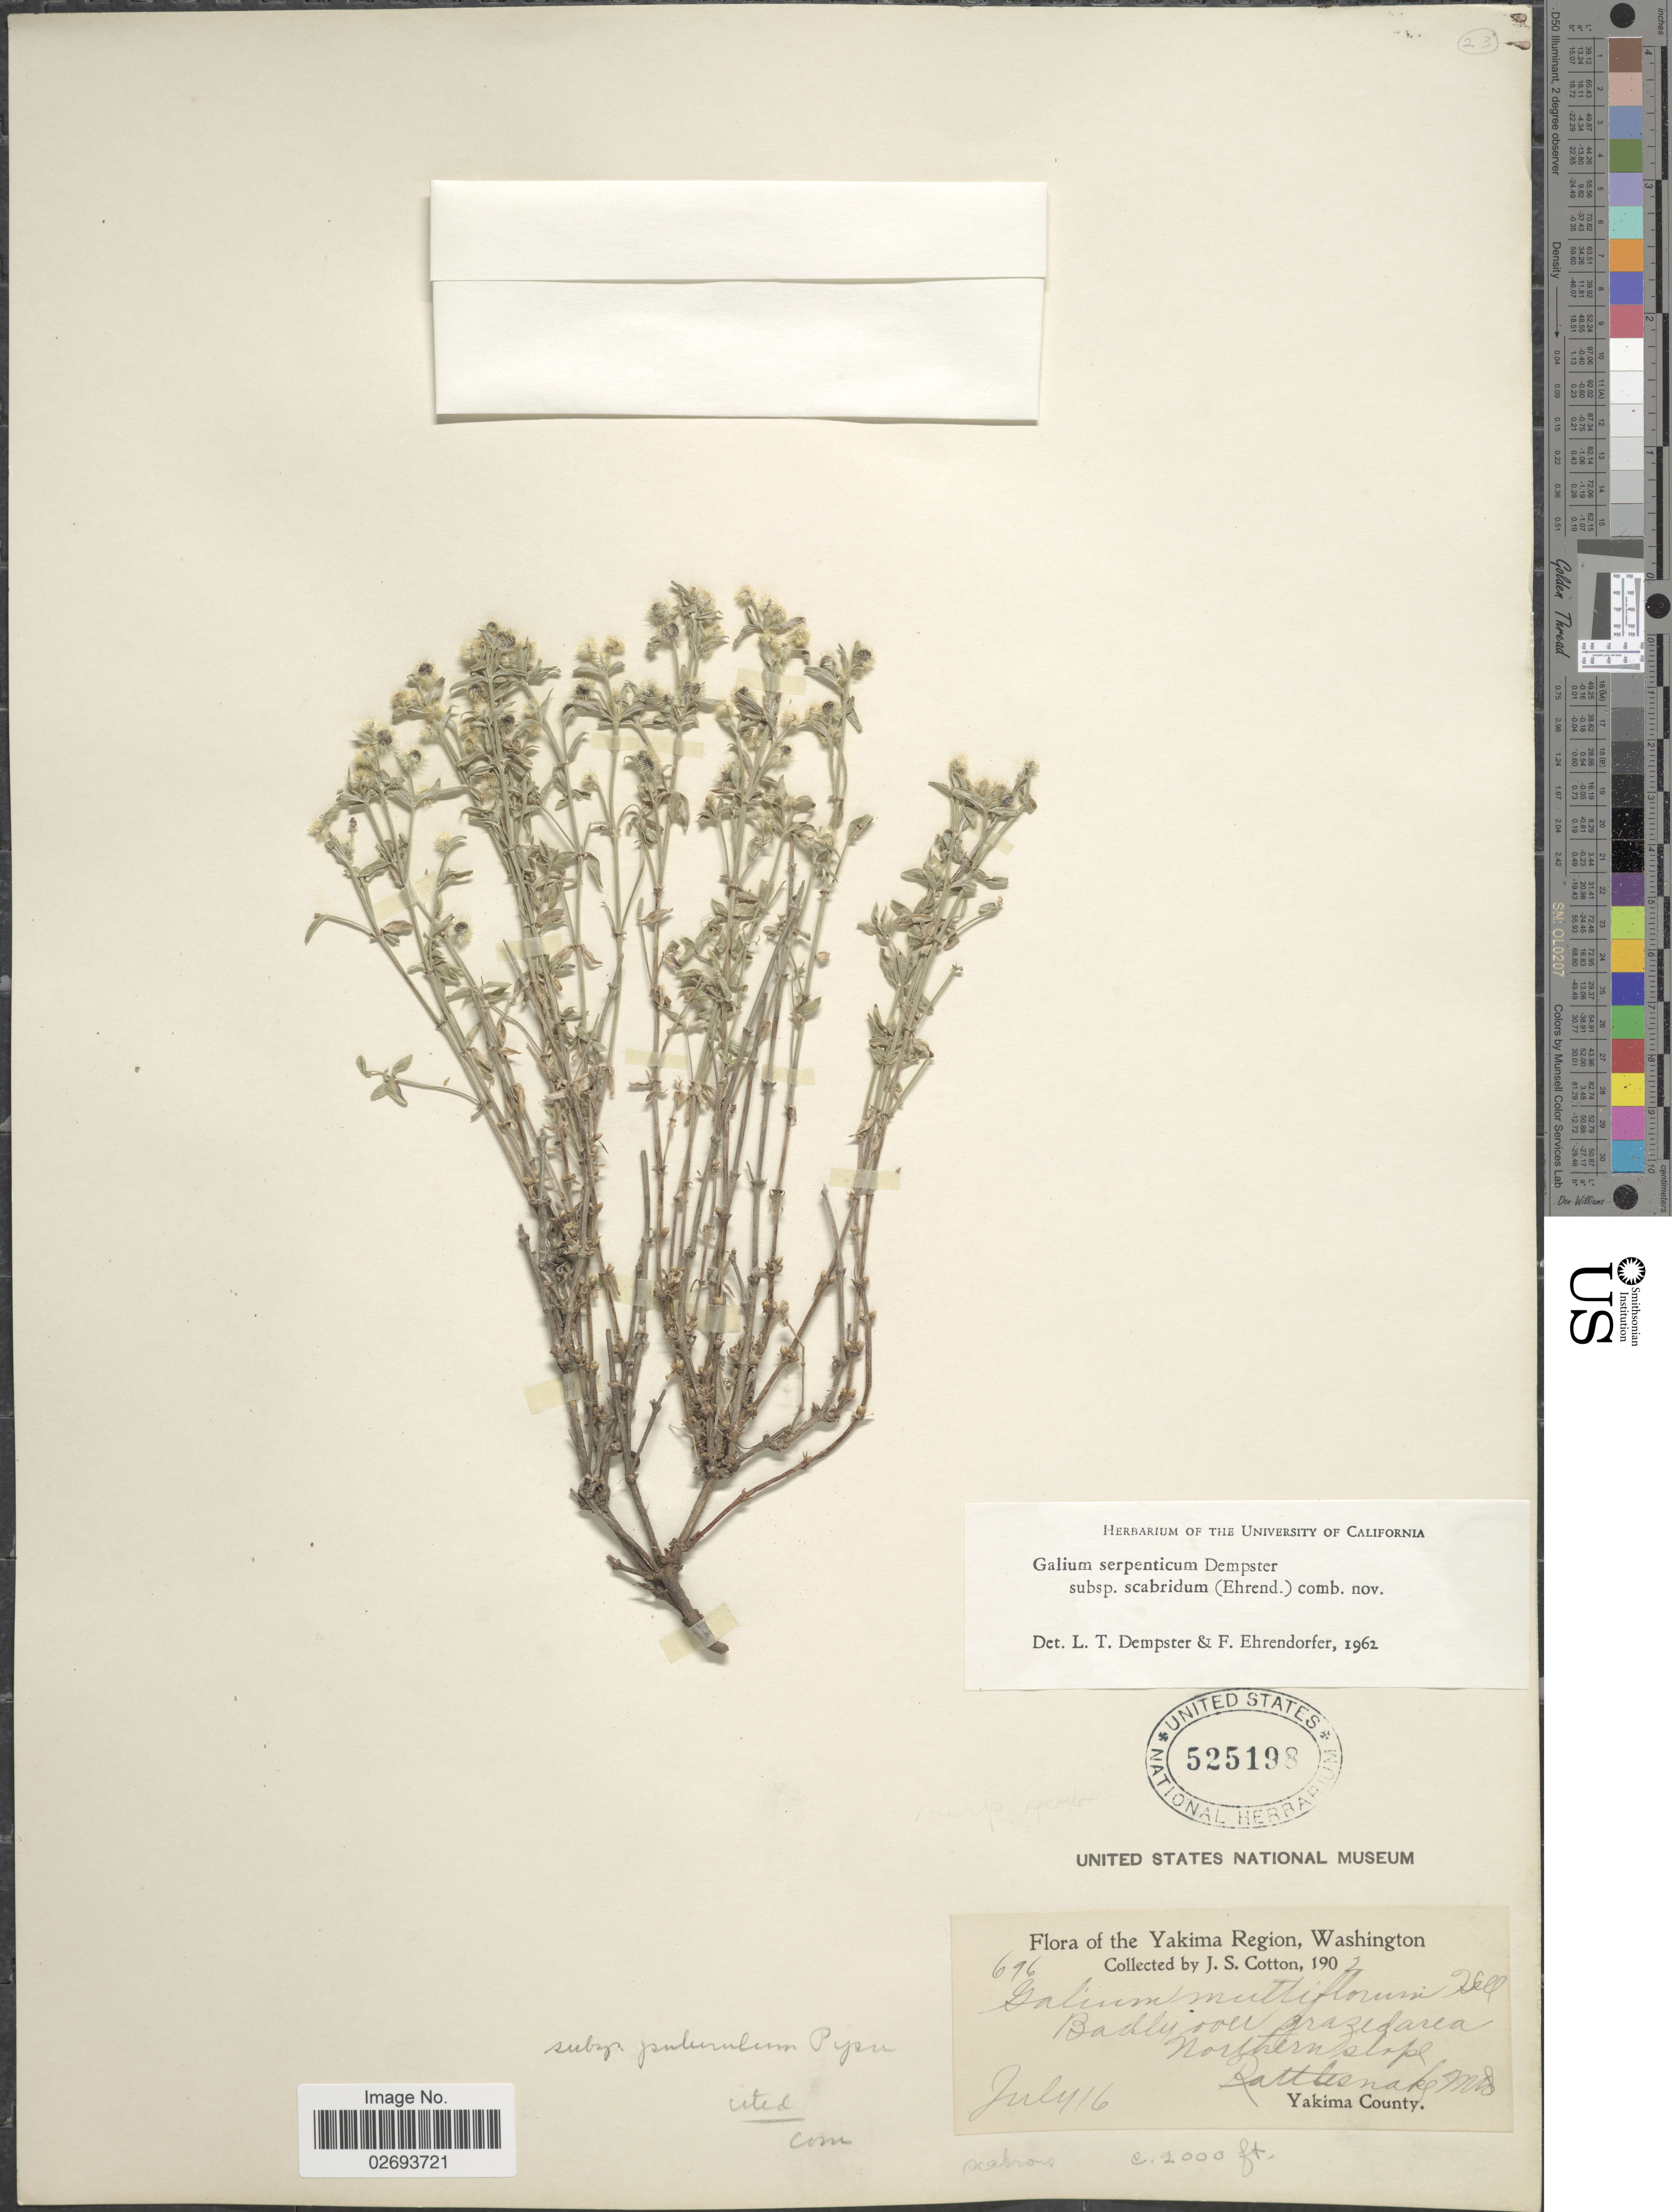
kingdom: Plantae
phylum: Tracheophyta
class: Magnoliopsida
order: Gentianales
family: Rubiaceae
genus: Galium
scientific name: Galium serpenticum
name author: Dempster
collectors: J. S. Cotton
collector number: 696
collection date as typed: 190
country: United States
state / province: Washington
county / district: Yakima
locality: The Yakima Region, Badly over grazed area northern slope Rattlesnake Mts, Yakima County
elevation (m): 610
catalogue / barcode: US 525198